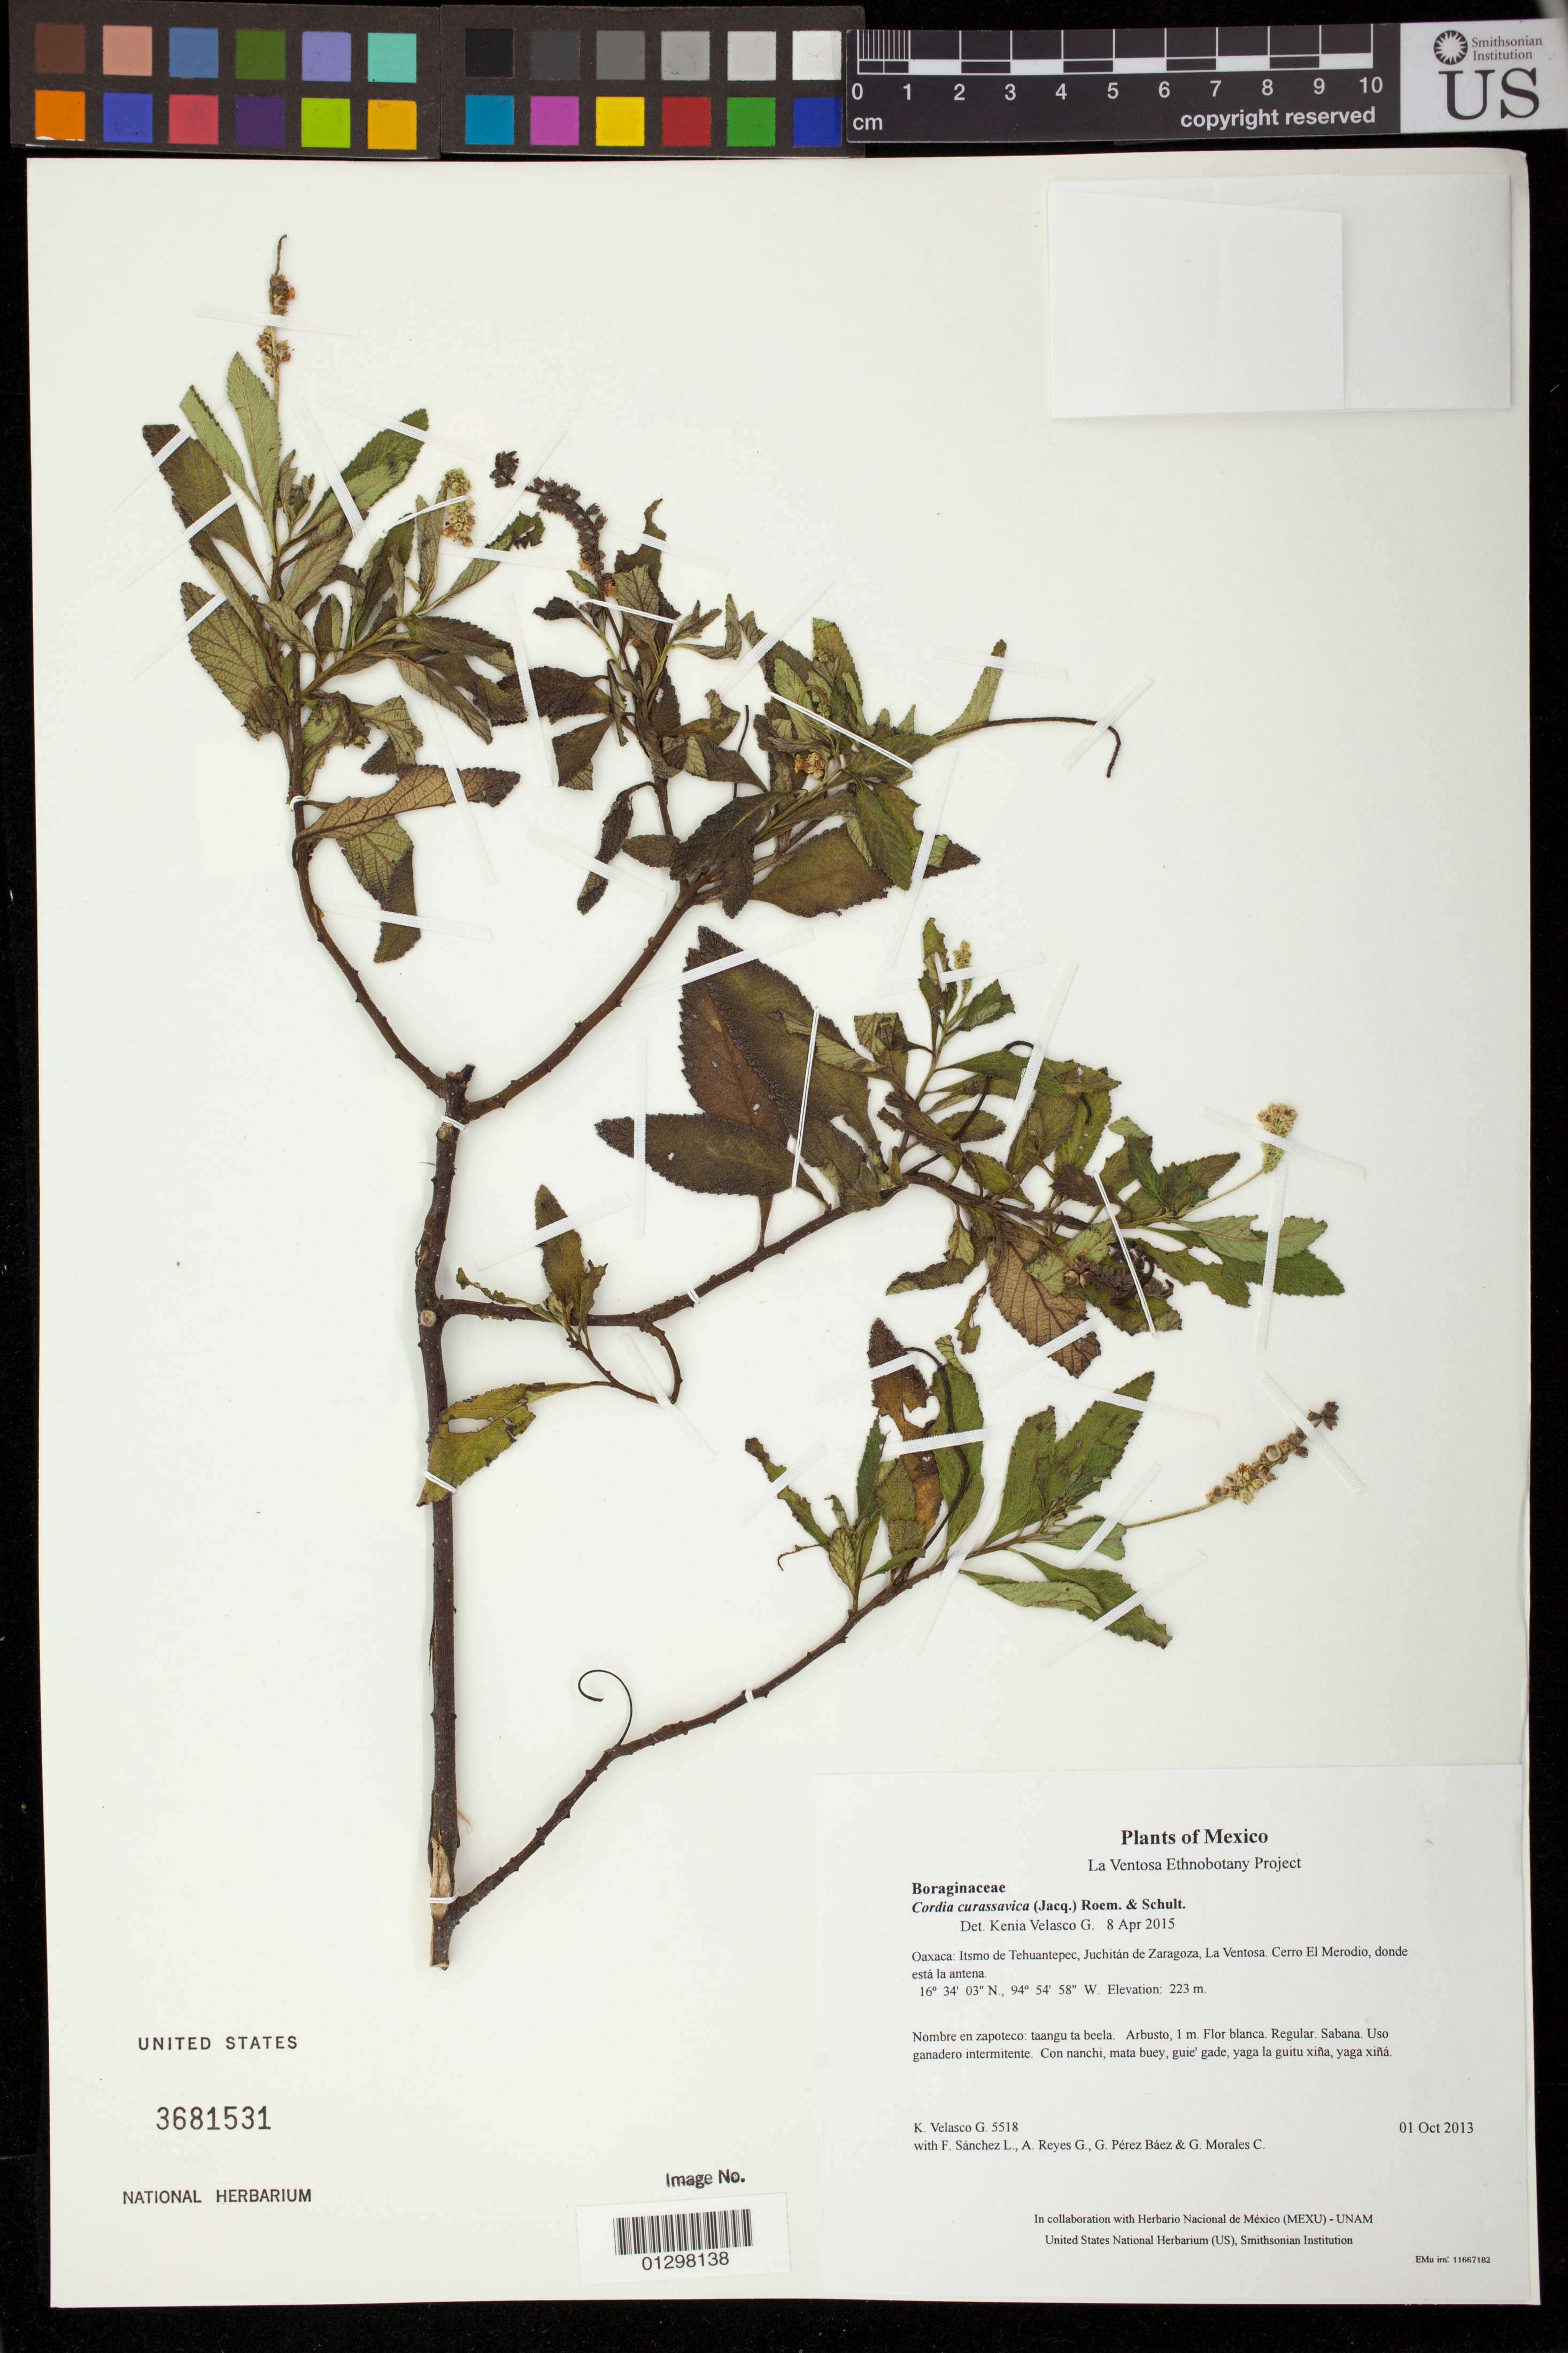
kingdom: Plantae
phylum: Tracheophyta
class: Magnoliopsida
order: Boraginales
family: Cordiaceae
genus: Varronia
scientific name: Varronia curassavica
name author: Jacq.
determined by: Strong, M. T., (US), Smithsonian Institution - National Museum of Natural History (UNITED STATES)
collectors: K. Velasco G., F. Sánchez L., A. Reyes G., G. Pérez Báez & G. Morales C.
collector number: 5518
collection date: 2013-10-01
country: Mexico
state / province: Oaxaca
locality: Itsmo de Tehuantepec, Juchitán de Zaragoza, La Ventosa. Cerro El Merodio, donde está la antena.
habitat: Sabana. Uso ganadero intermitente.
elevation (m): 223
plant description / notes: JEBOT, MEXU, SERO, US; Yaga bandaga. 1 m. Guie' naquichi'. Nuu.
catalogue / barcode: US 3681531